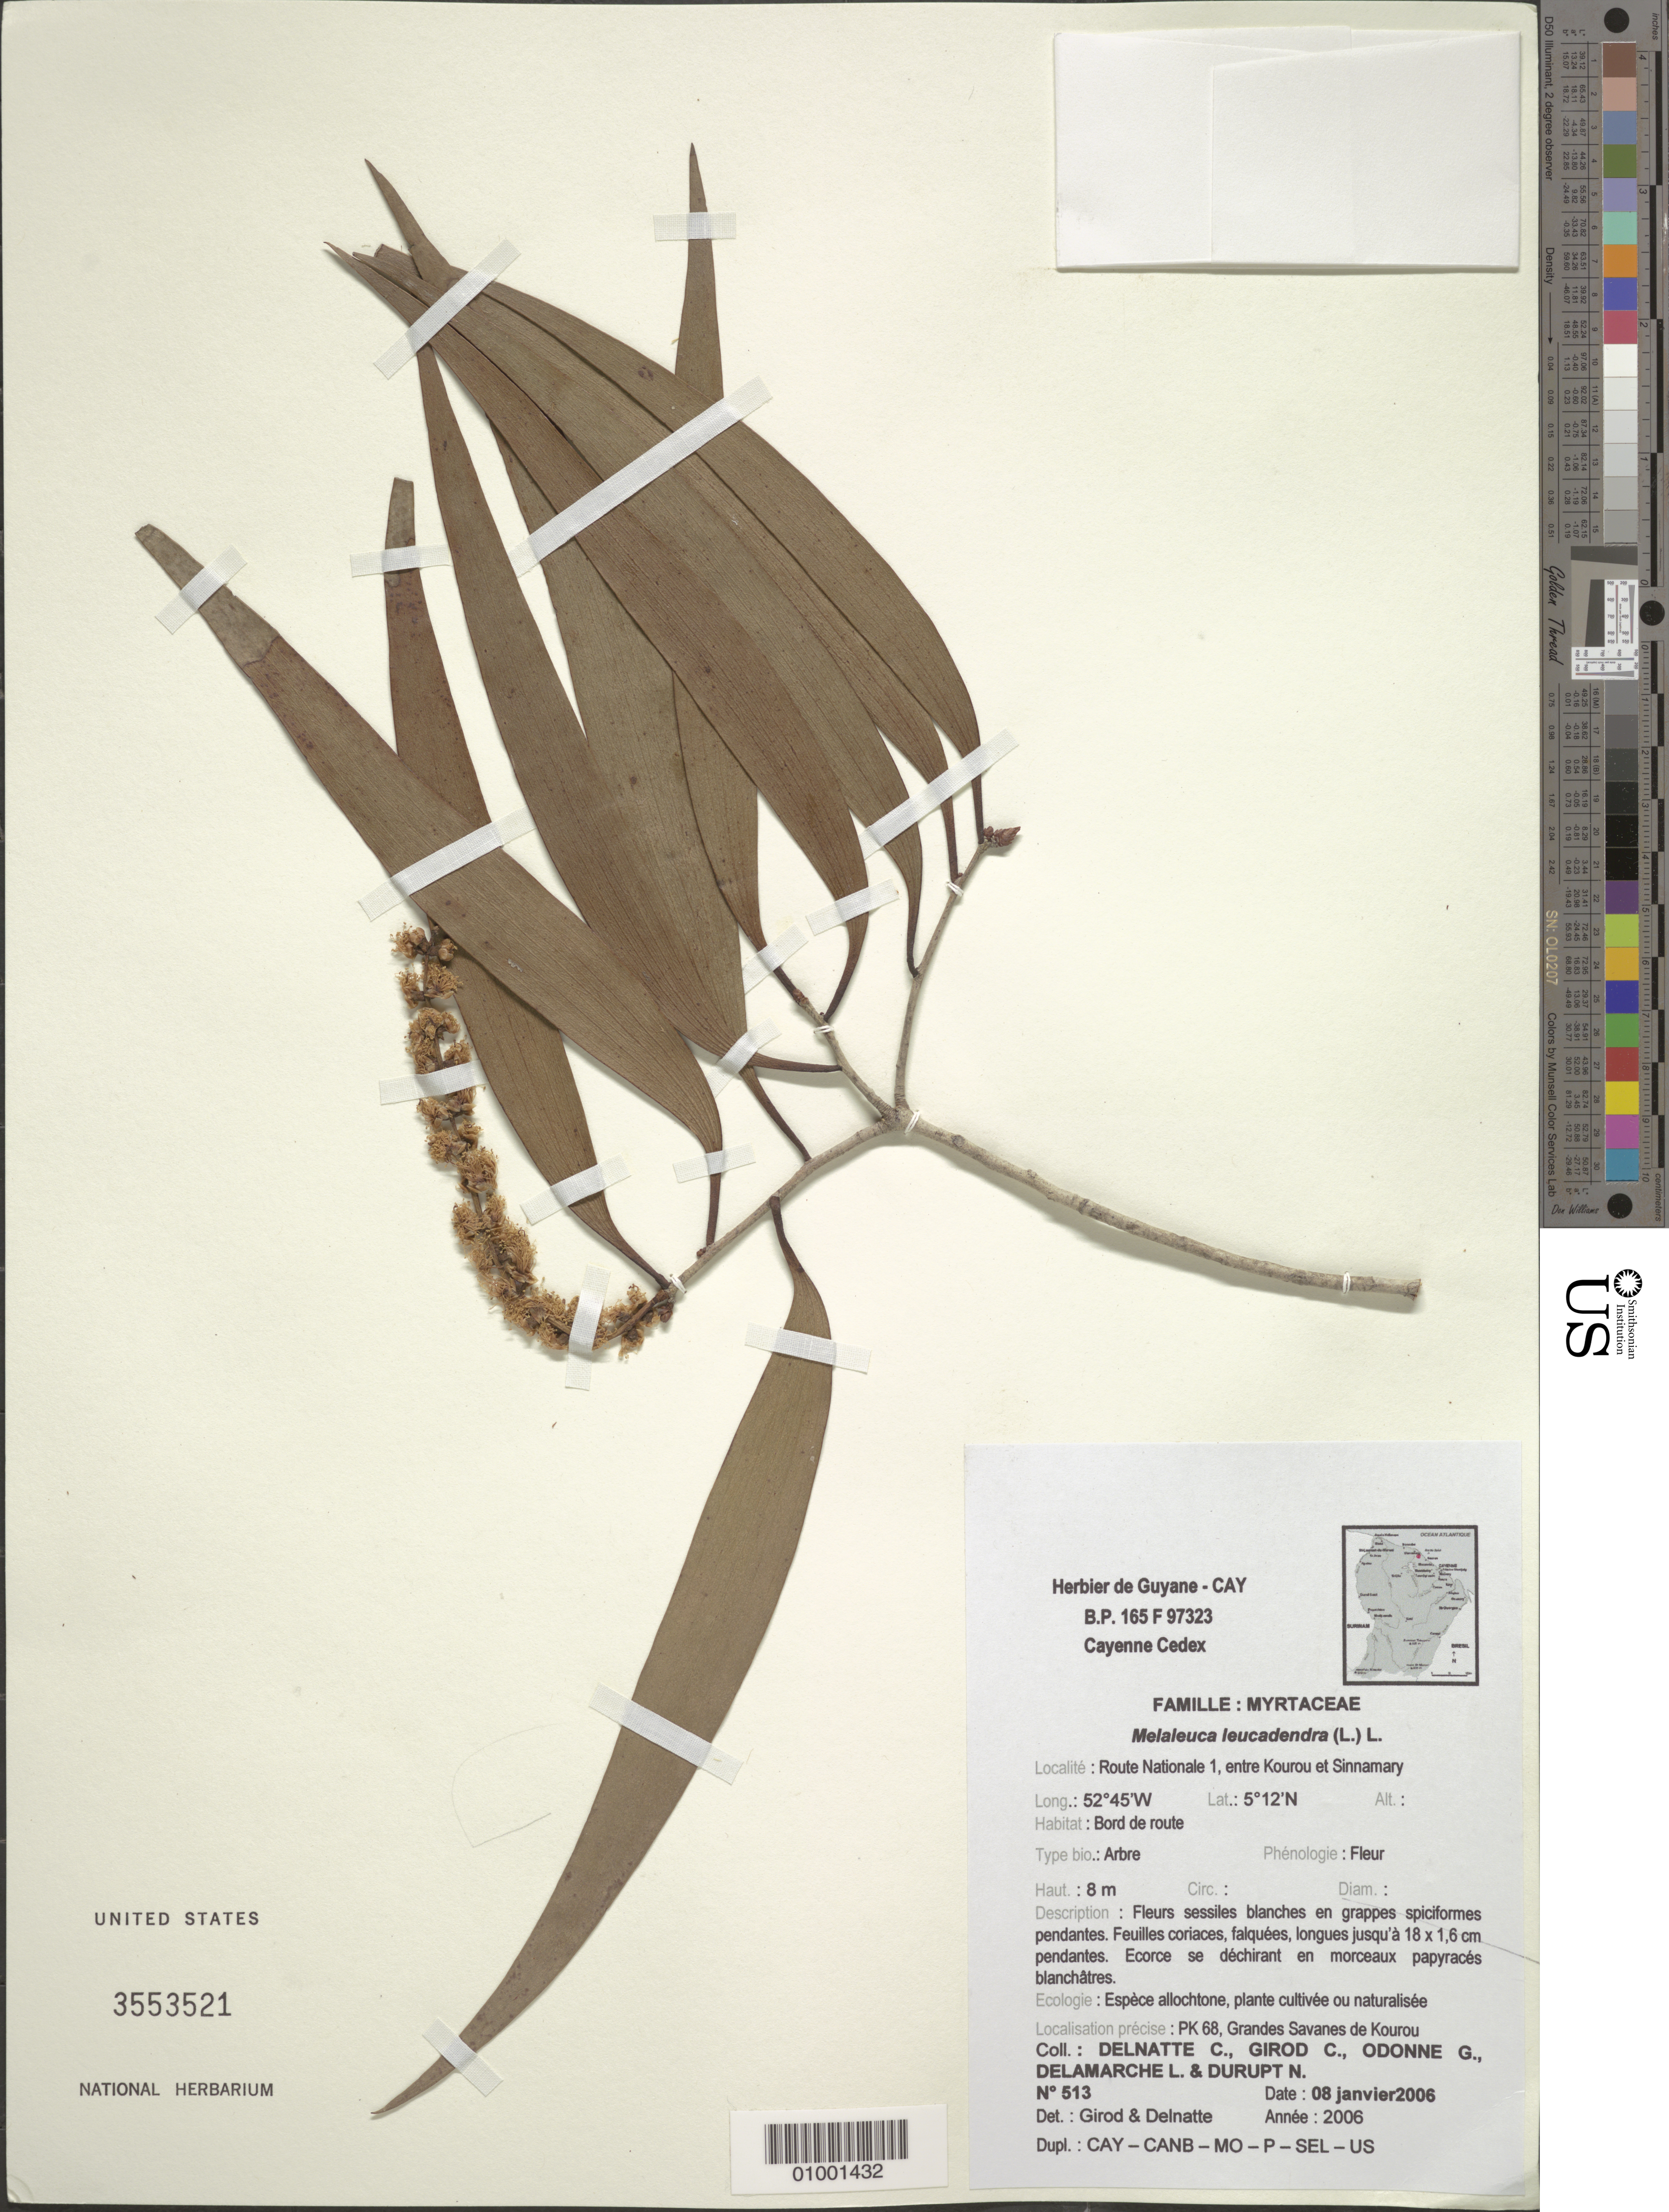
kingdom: Plantae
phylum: Tracheophyta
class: Magnoliopsida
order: Myrtales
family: Myrtaceae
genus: Melaleuca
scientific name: Melaleuca leucadendra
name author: (L.) L.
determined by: Delnatte, C.; Girod, C.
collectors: C. Delnatte, C. Girod, G. Odonne, L. Delamarche & N. Durupt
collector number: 513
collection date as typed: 8-Jan-06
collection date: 2006-01-08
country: French Guiana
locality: Route Nationale 1, entre Kourou et Sinnamary, PK 68, Grandes Savanes de Kourou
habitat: Bord de route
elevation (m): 8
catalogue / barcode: US 3553521